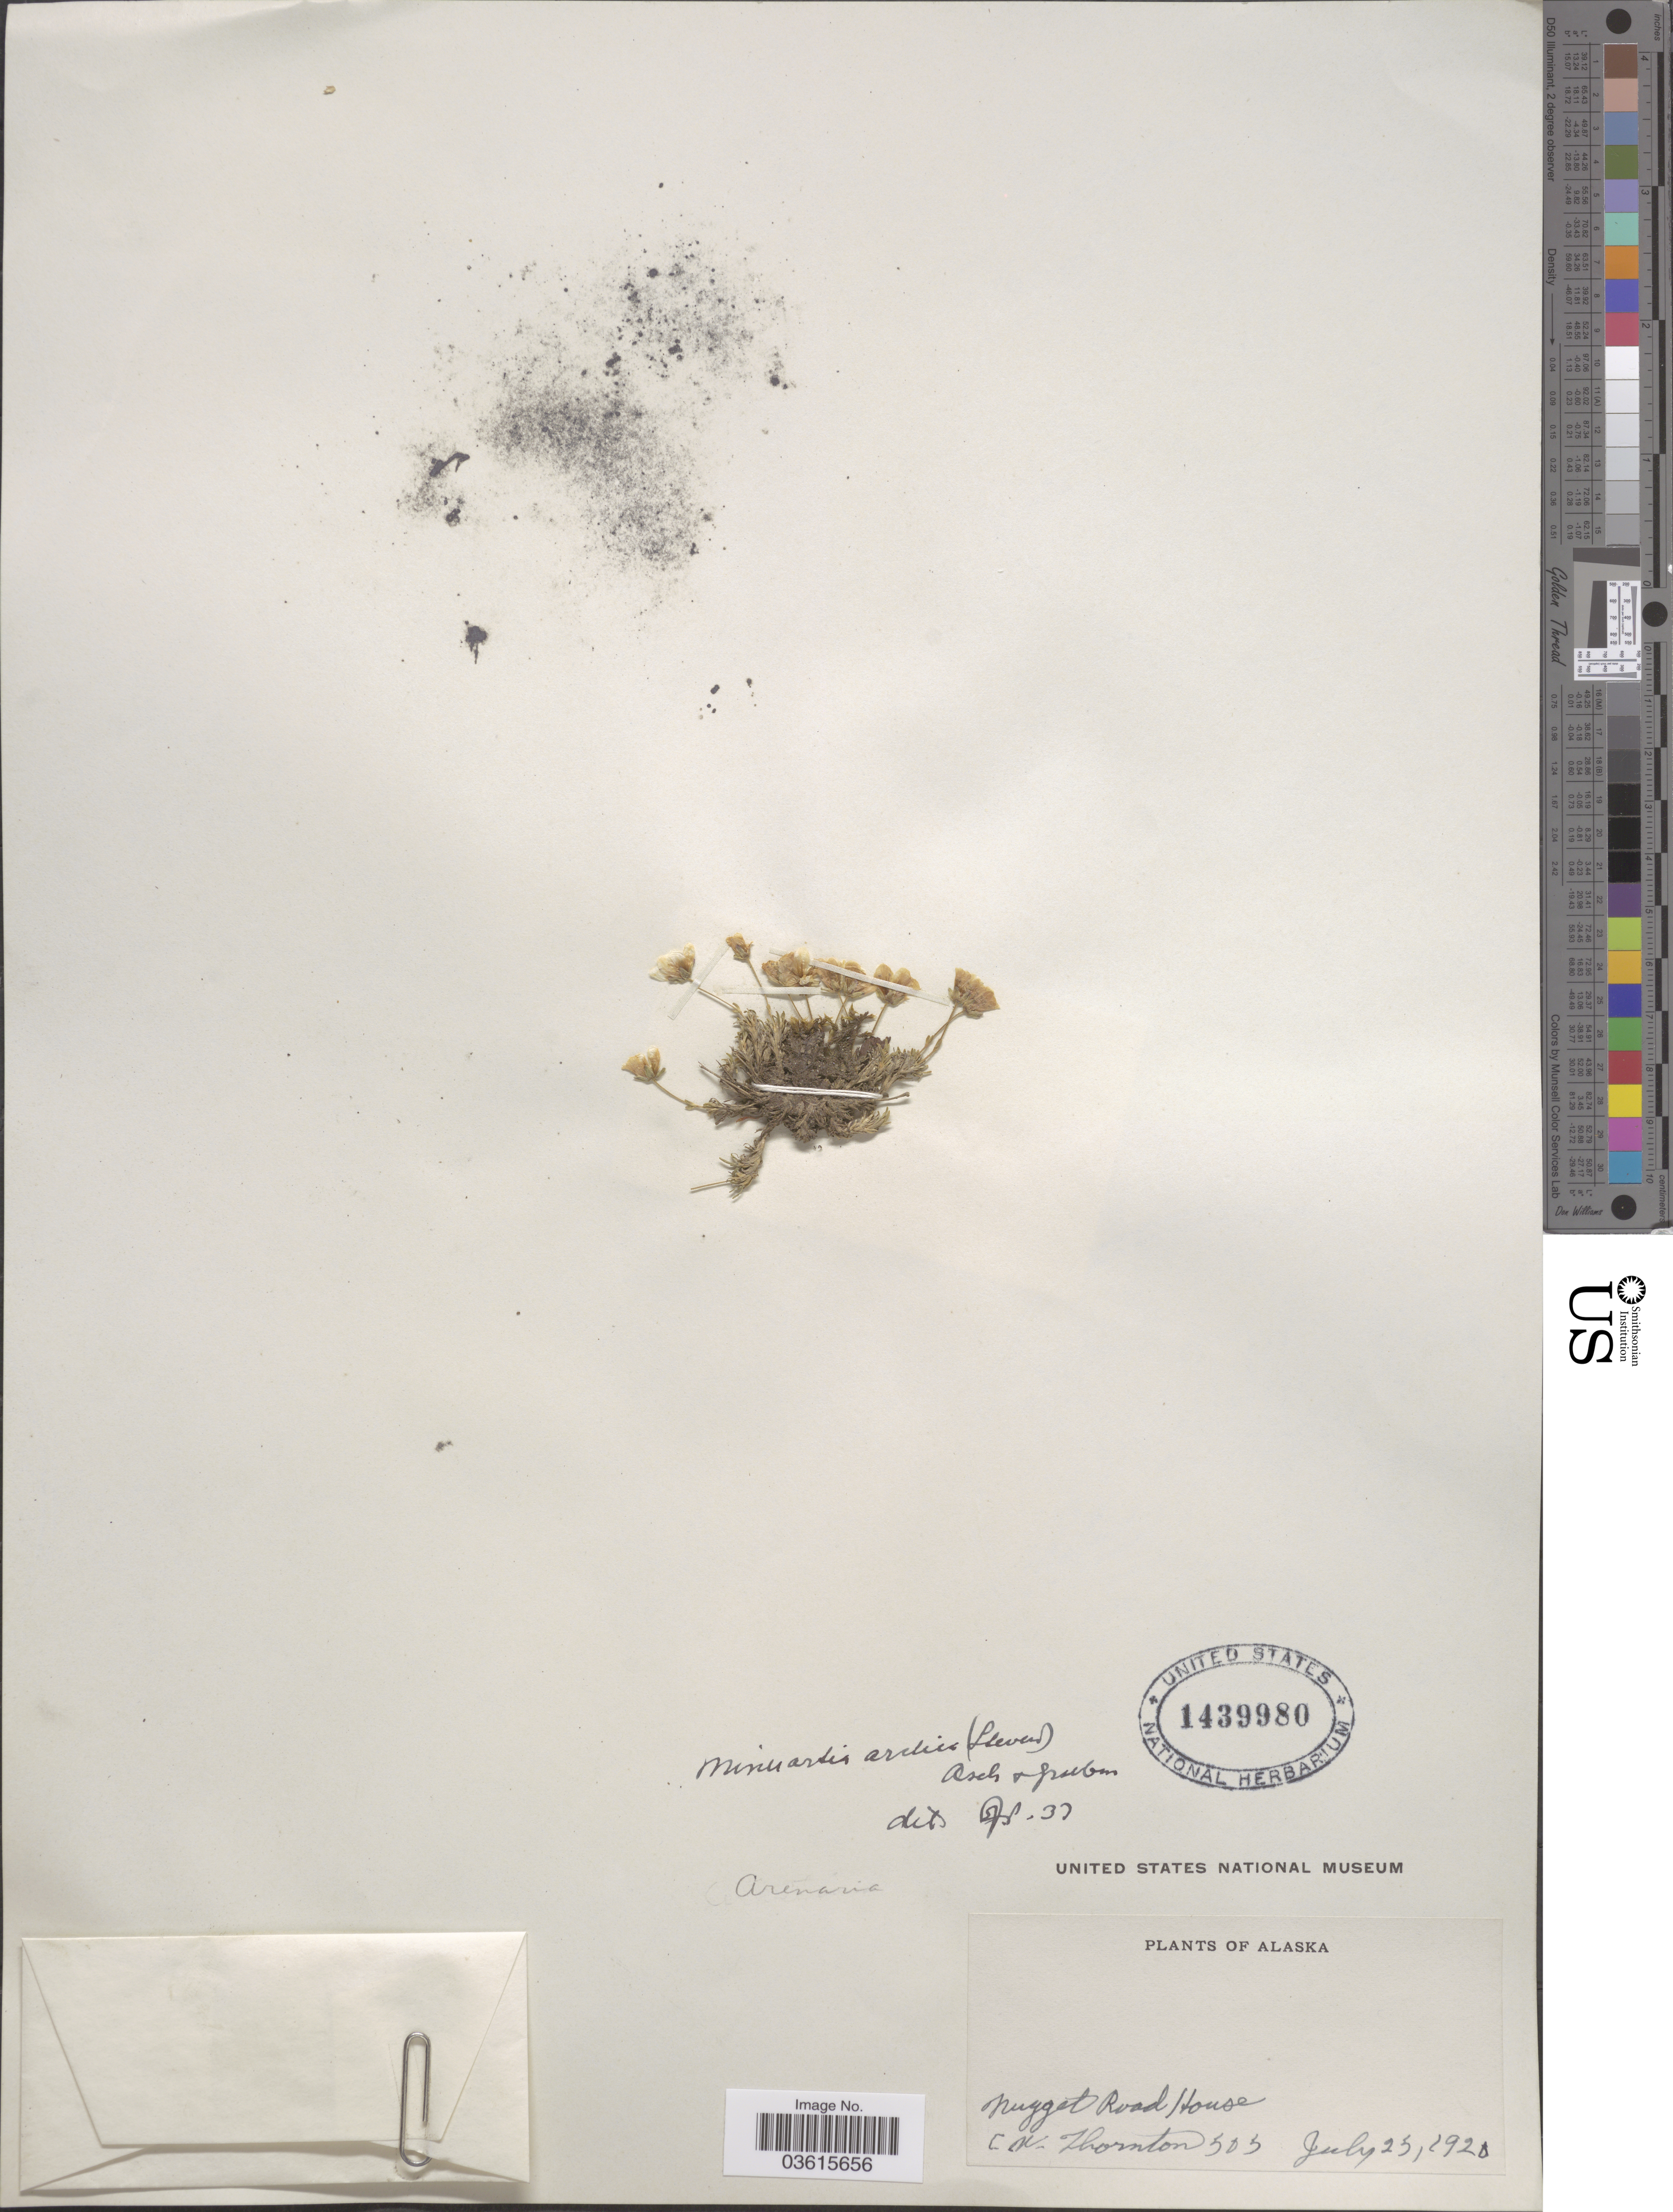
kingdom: Plantae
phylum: Tracheophyta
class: Magnoliopsida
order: Caryophyllales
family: Caryophyllaceae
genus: Cherleria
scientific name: Cherleria arctica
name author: (Steven ex Ser.) A.J. Moore & Dillenb.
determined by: Strong, M. T., (US), Smithsonian Institution - National Museum of Natural History (UNITED STATES)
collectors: C. Thornton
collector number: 505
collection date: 1920-07-25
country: United States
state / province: Alaska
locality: Nugget Road House.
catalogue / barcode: US 1439980